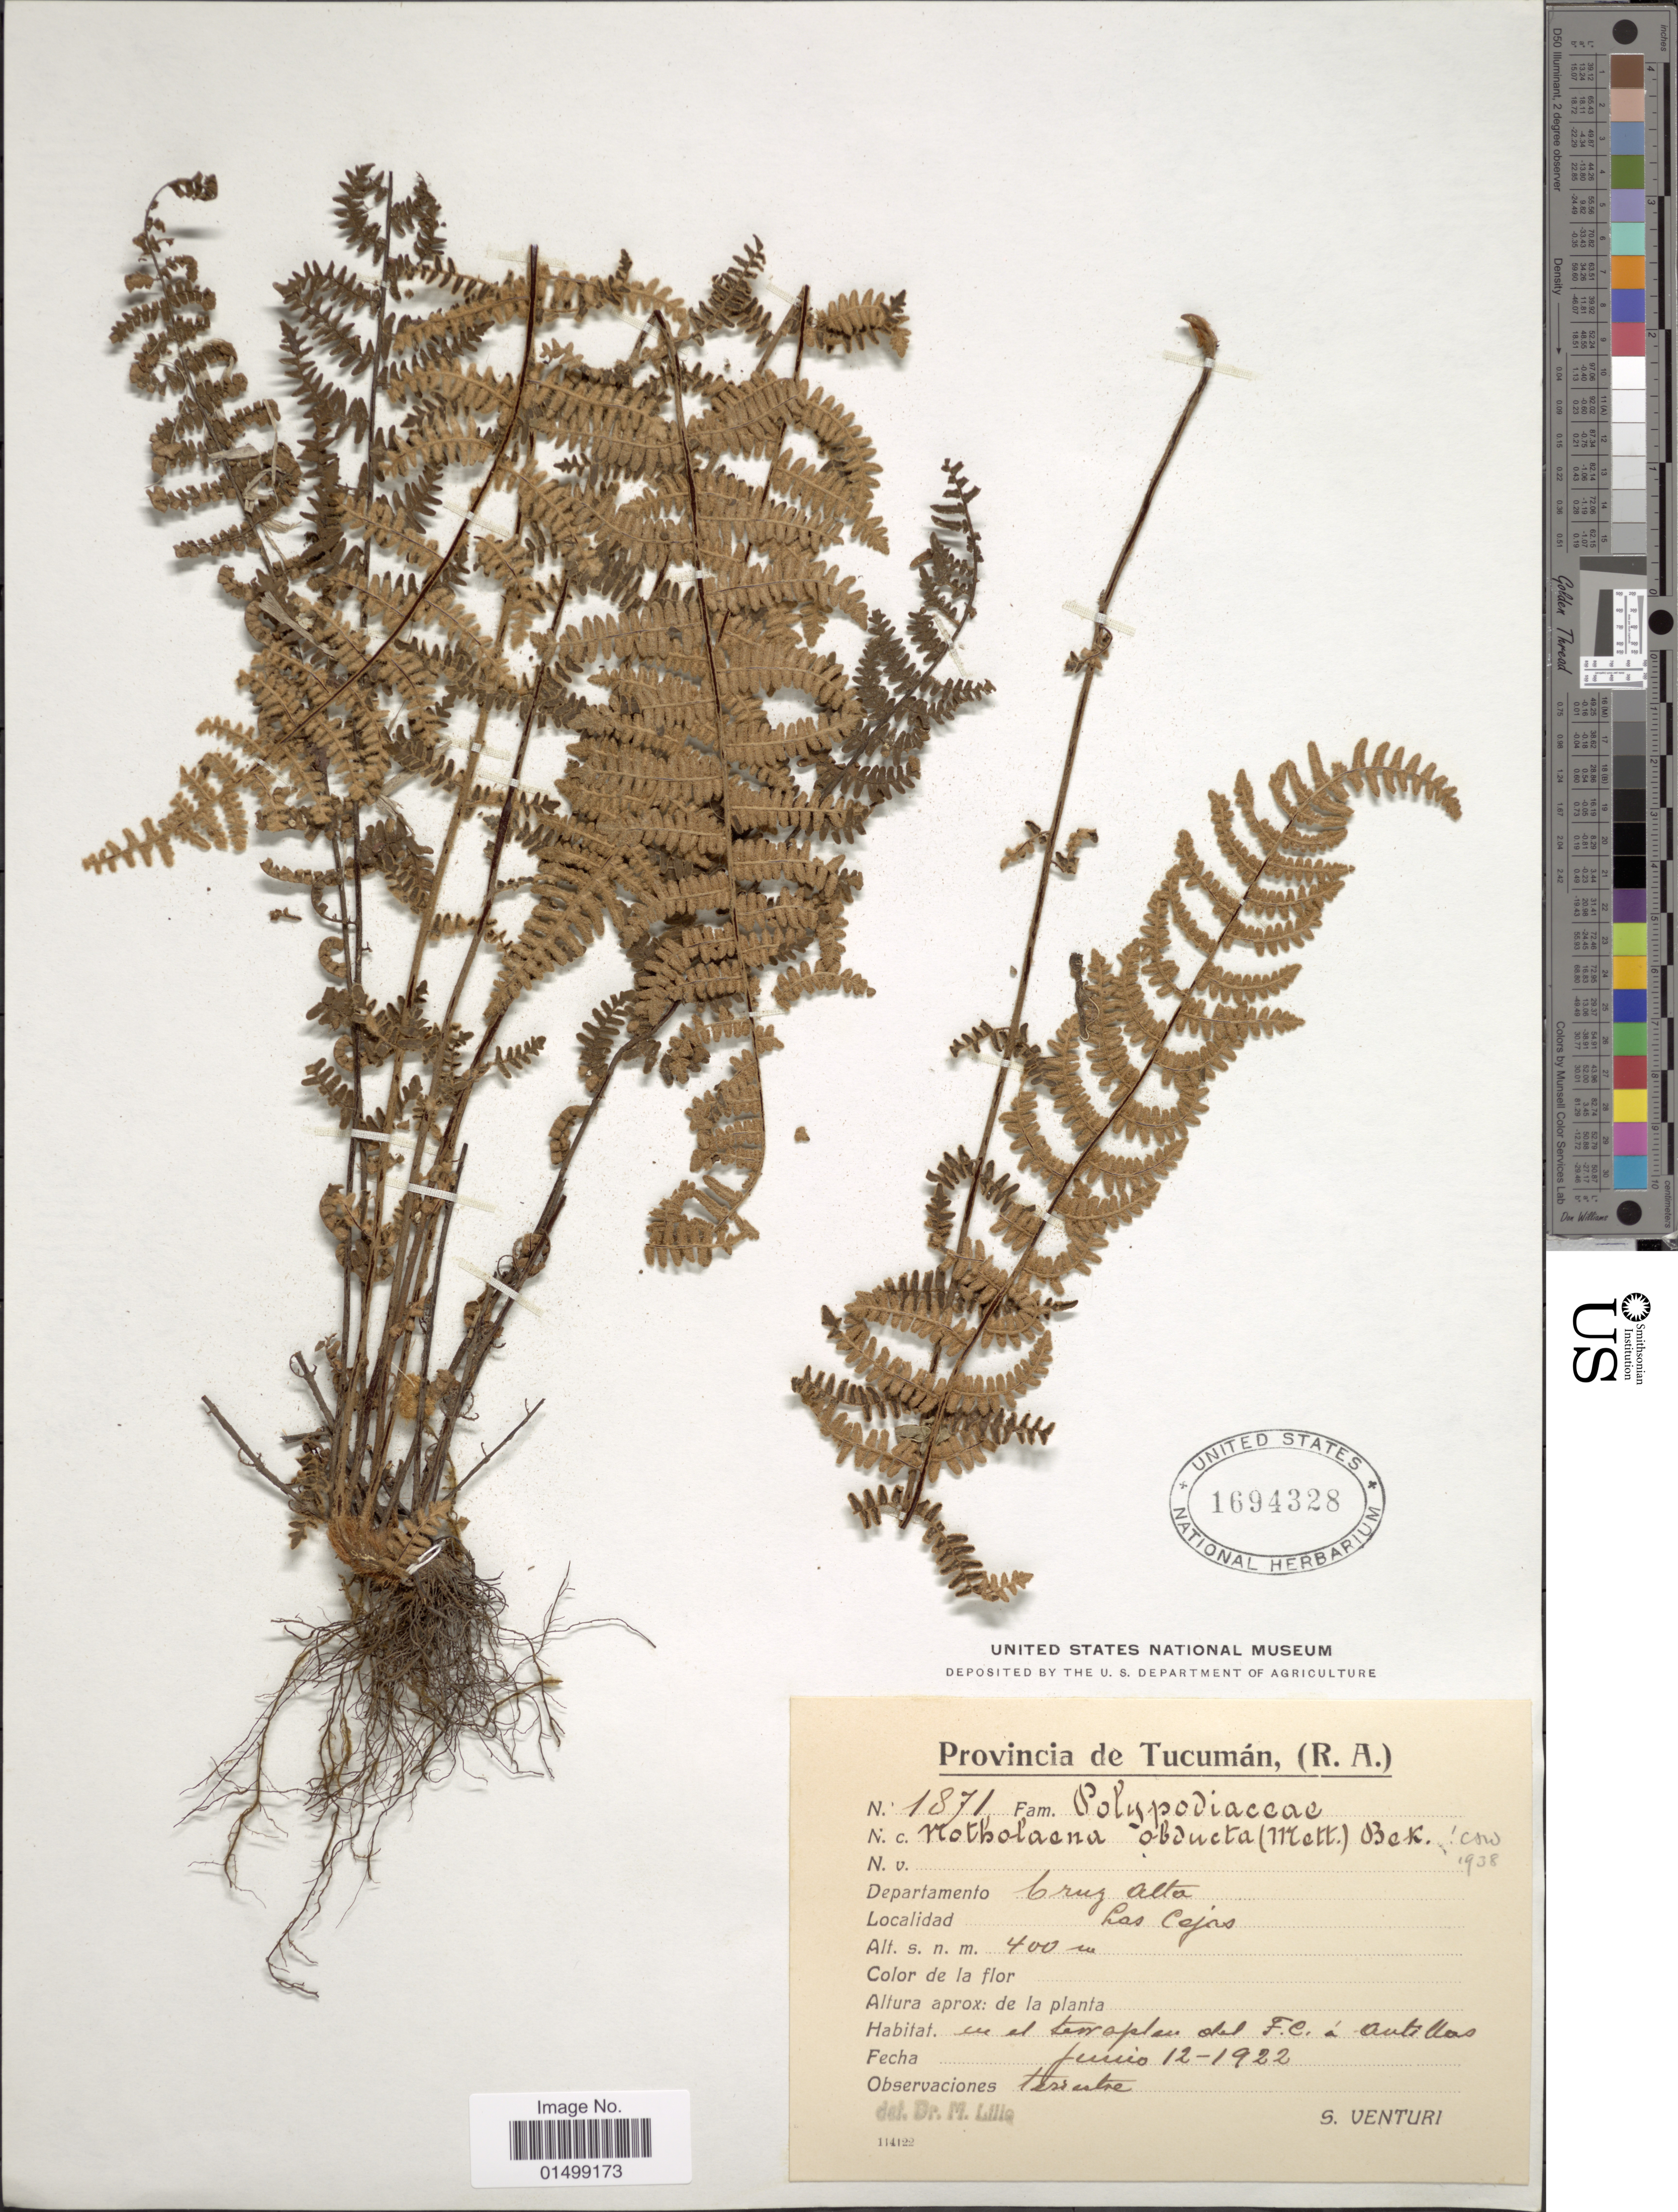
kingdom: Plantae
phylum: Tracheophyta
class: Polypodiopsida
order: Polypodiales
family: Pteridaceae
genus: Cheilanthes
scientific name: Cheilanthes obducta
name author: (Mett.) Baker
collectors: S. Venturi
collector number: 1871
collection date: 1922-06-12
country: Argentina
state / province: Tucuman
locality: Dep. Cruz Alta, Las Cejos.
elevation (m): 400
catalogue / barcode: US 1694328